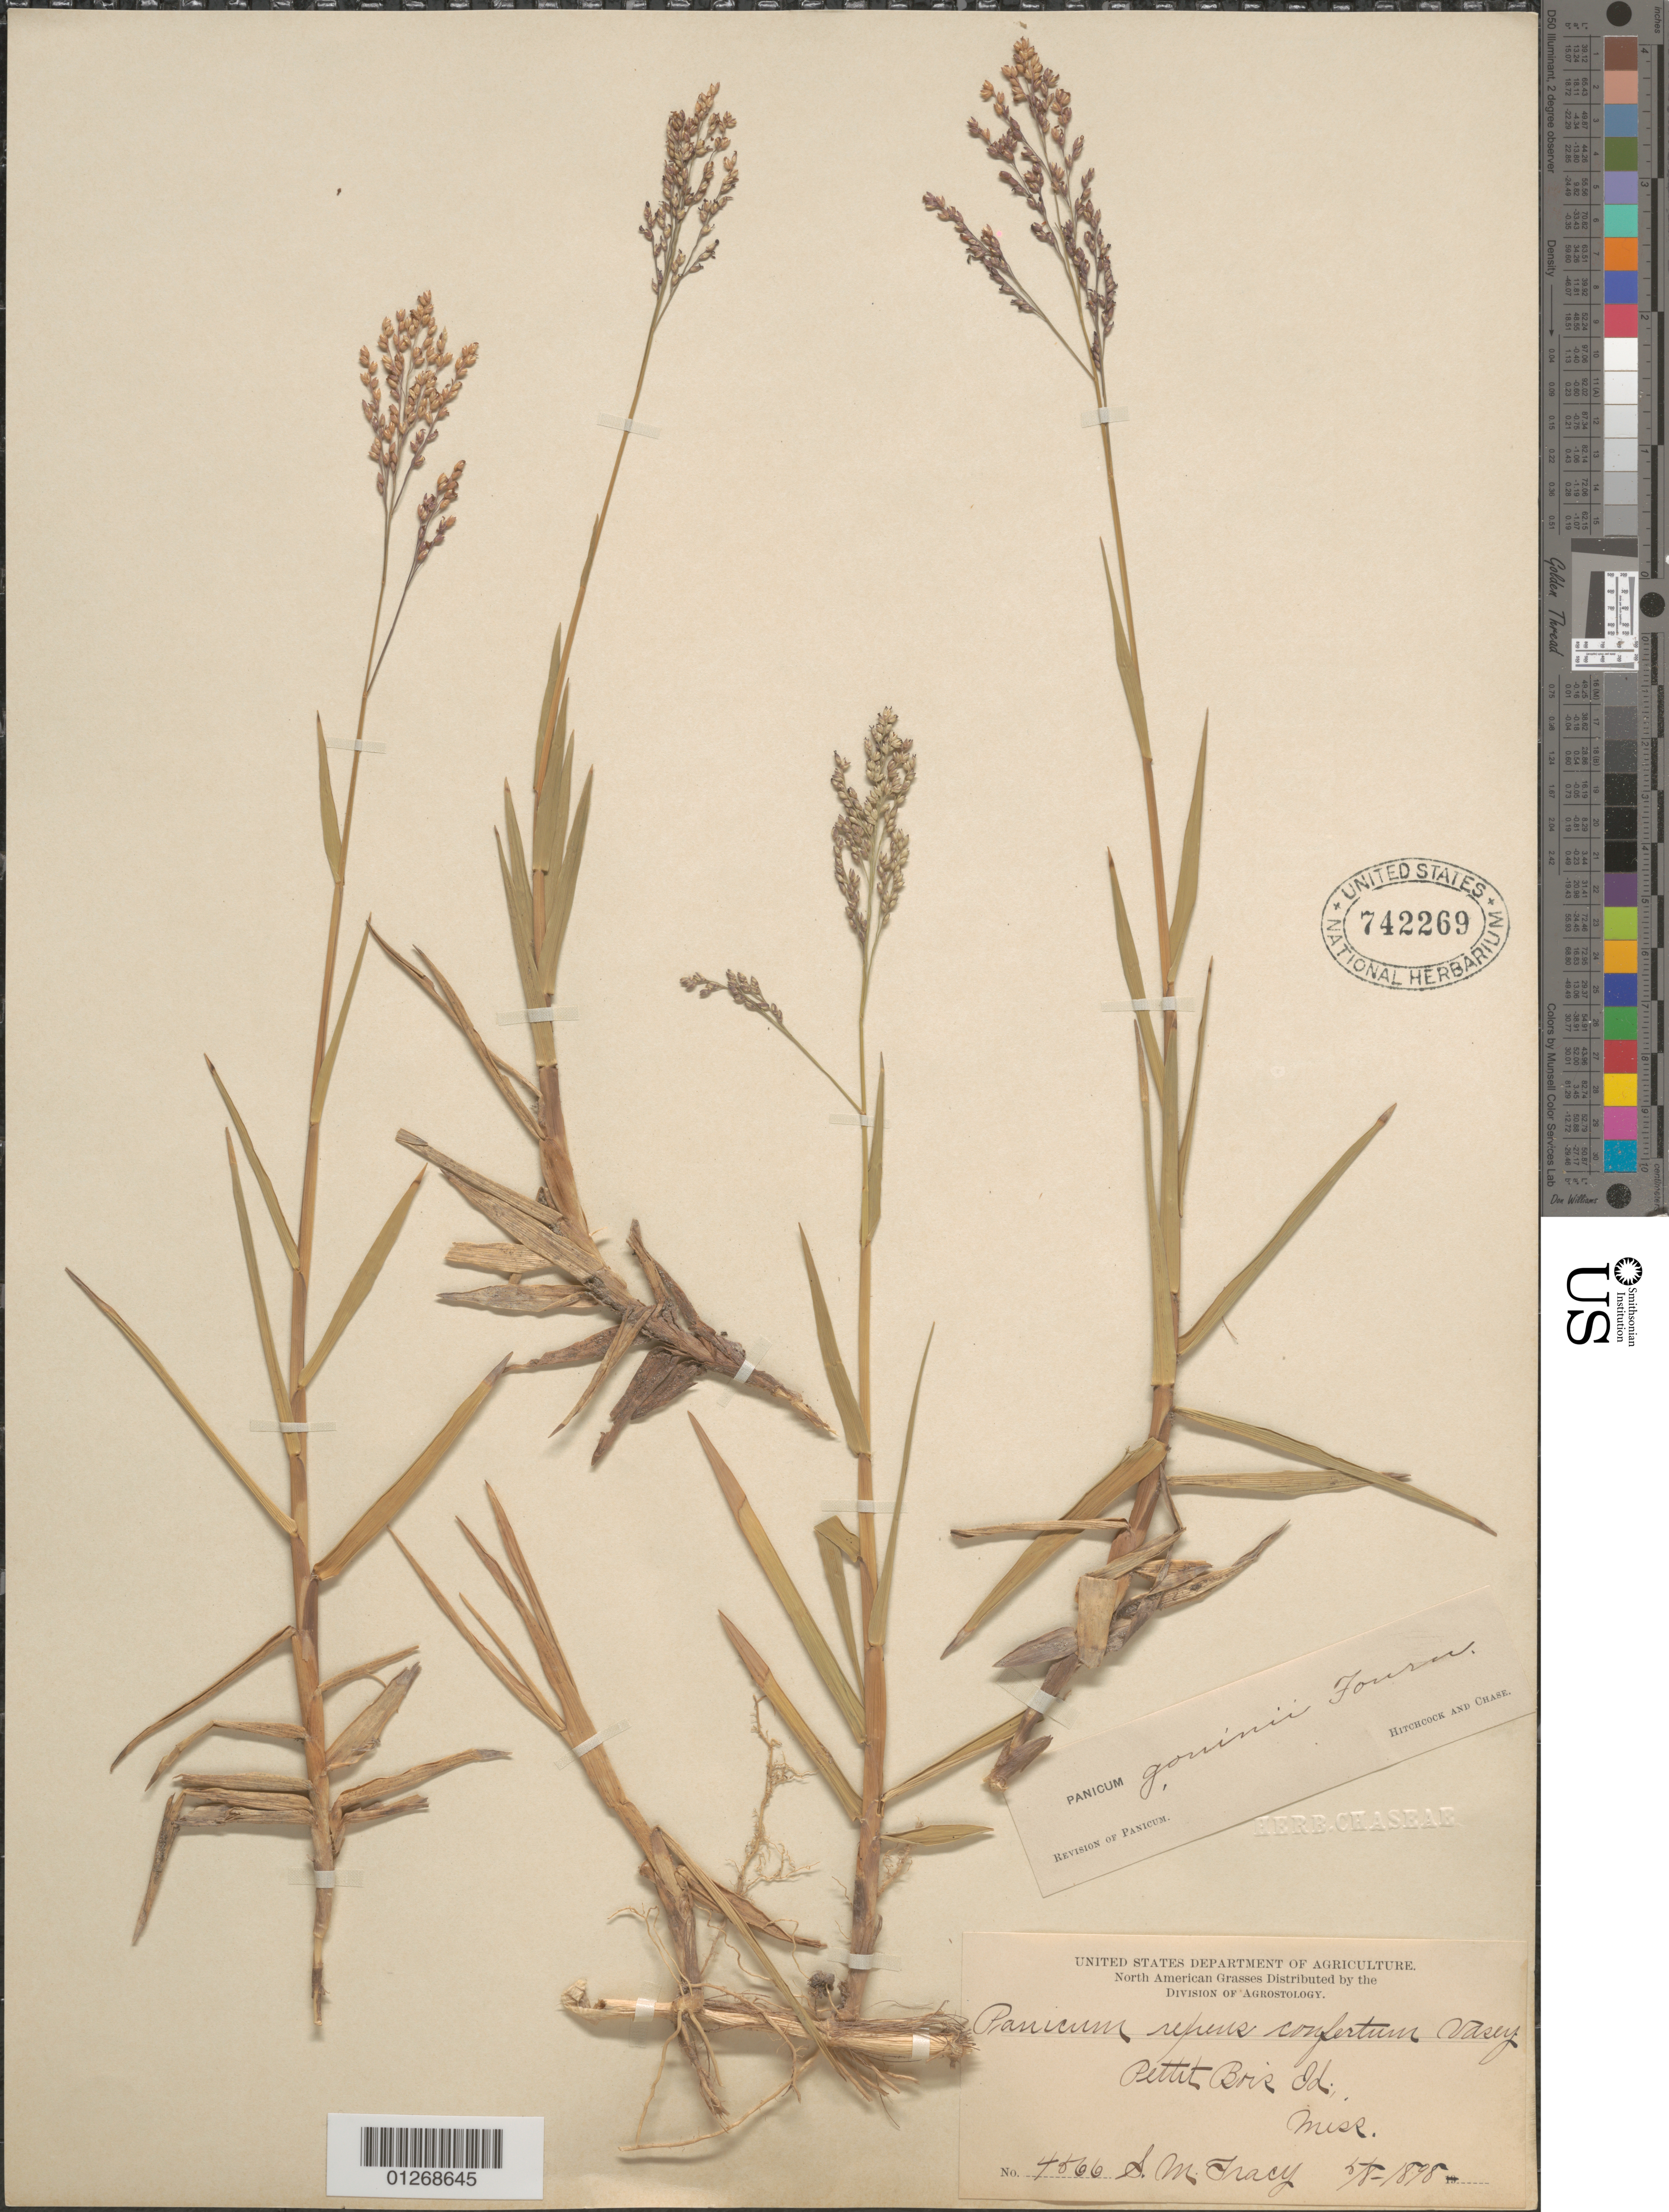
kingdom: Plantae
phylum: Tracheophyta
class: Liliopsida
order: Poales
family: Poaceae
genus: Panicum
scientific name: Panicum gouinii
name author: E. Fourn.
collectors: S. M. Tracy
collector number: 4566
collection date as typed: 08 May 1898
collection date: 1898-05-08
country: United States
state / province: Mississippi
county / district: Jackson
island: Petit Bois Island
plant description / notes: Cited under Panicum halophilum Nash (1901) but not a type of that name, which was a replacement name for Panicum repens var. confertum Vasey (non Panicum confertum Desv.).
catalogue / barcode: US 742269